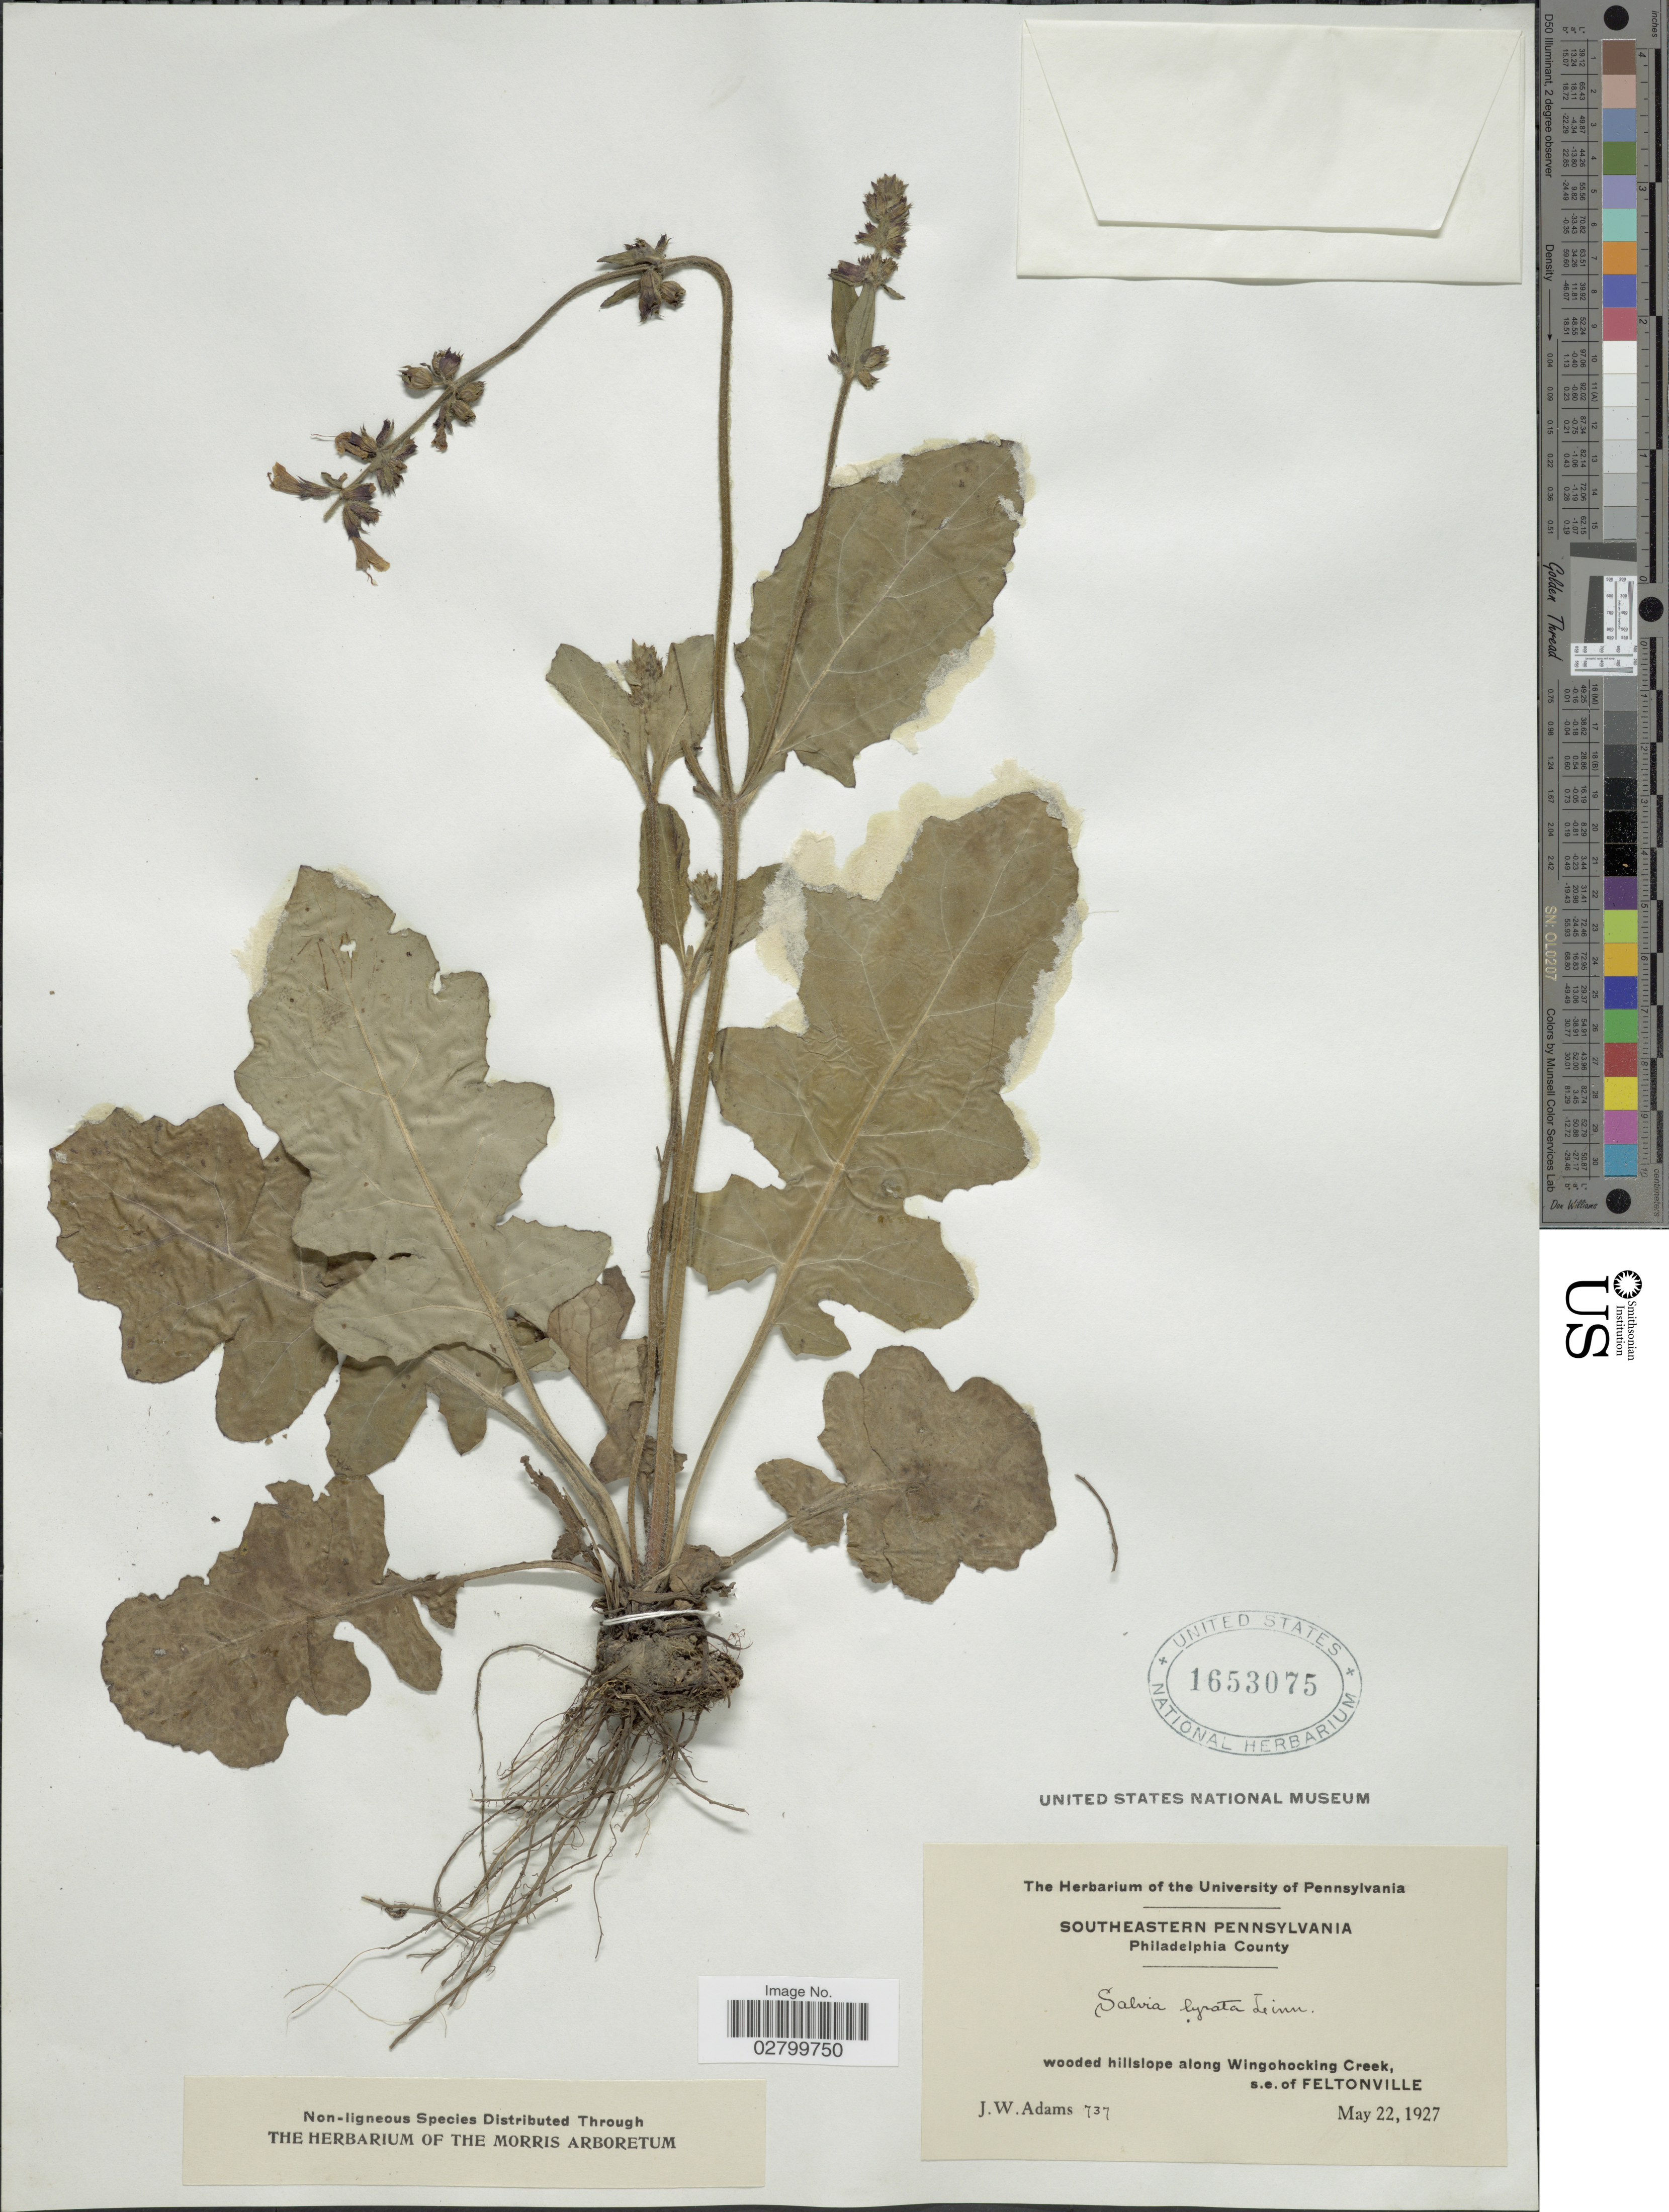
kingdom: Plantae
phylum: Tracheophyta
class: Magnoliopsida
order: Lamiales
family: Lamiaceae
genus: Salvia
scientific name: Salvia lyrata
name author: L.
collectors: J. Adams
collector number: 737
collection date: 1927-05-22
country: United States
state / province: Pennsylvania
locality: Southeastern Pennsylvania. Philadelphia County. Wooded hillslope along Wingohocking Creek, s.e. of Feltonville.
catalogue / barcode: US 1653075